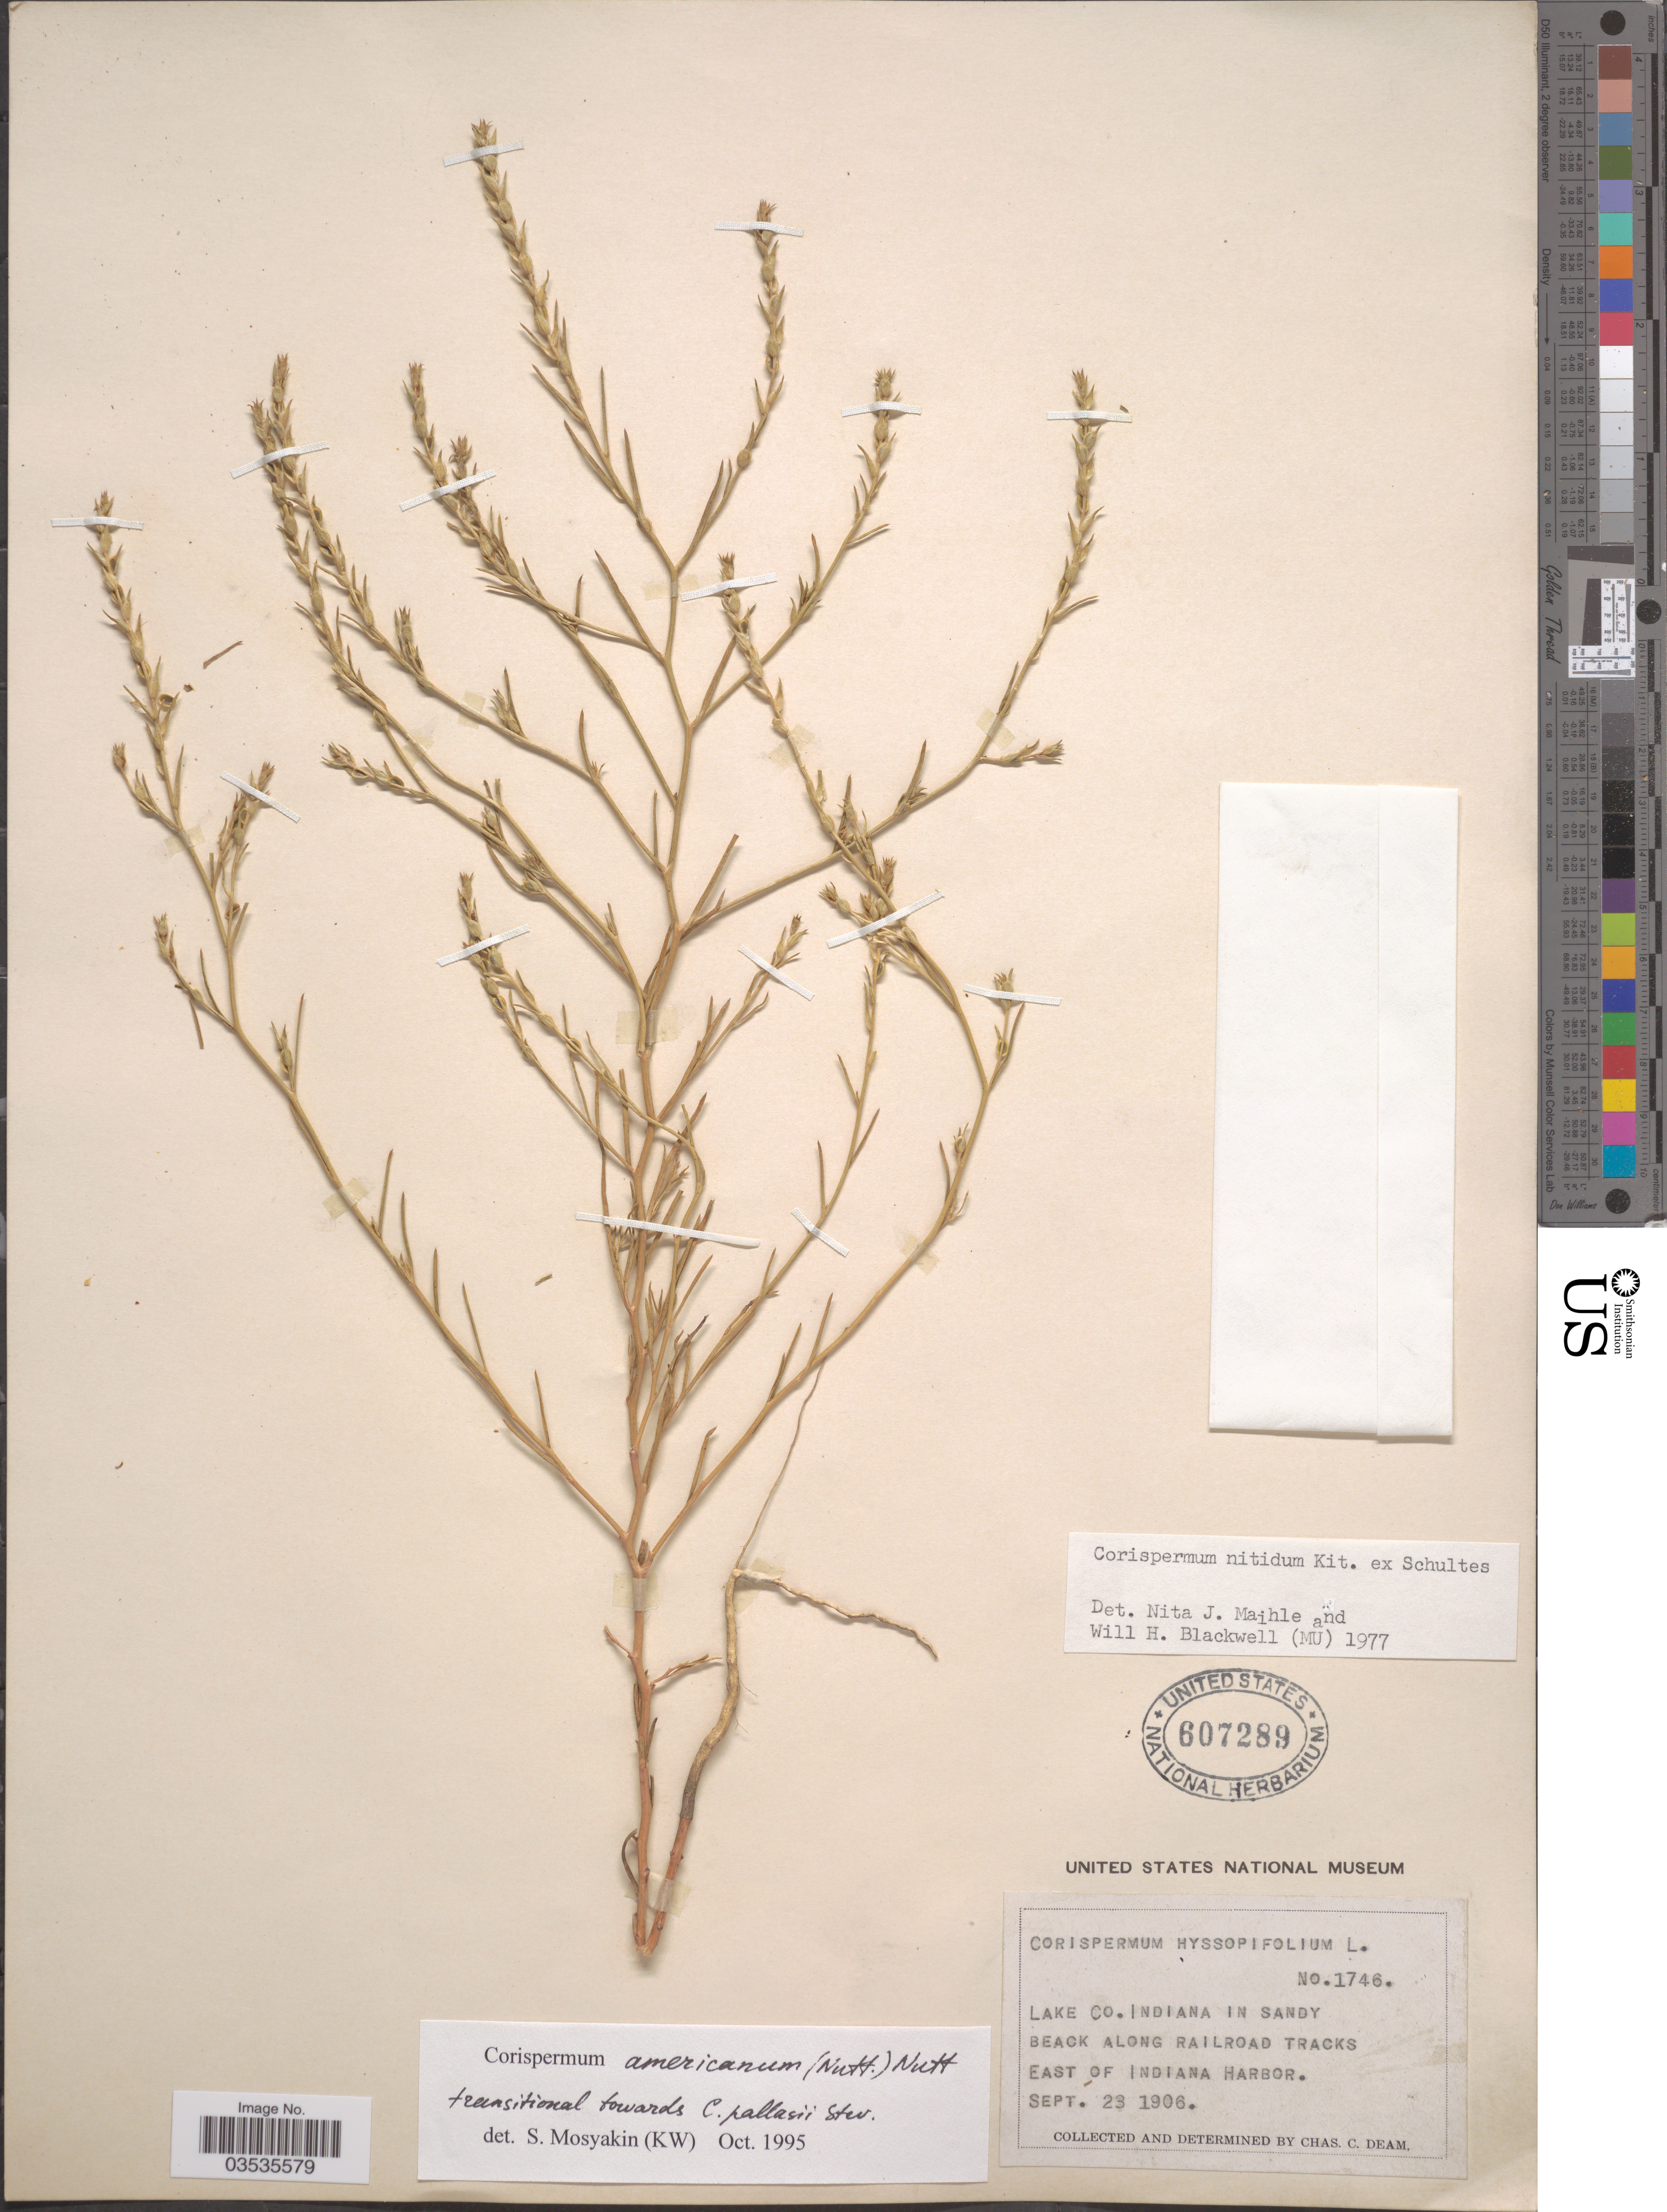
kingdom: Plantae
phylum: Tracheophyta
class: Magnoliopsida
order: Caryophyllales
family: Amaranthaceae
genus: Corispermum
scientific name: Corispermum americanum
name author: (Nutt.) Nutt.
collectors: C. C. Deam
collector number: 1746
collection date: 1906-09-23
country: United States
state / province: Indiana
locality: Lake Co. Along railroad tracks east of Indiana Harbor.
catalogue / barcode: US 607289